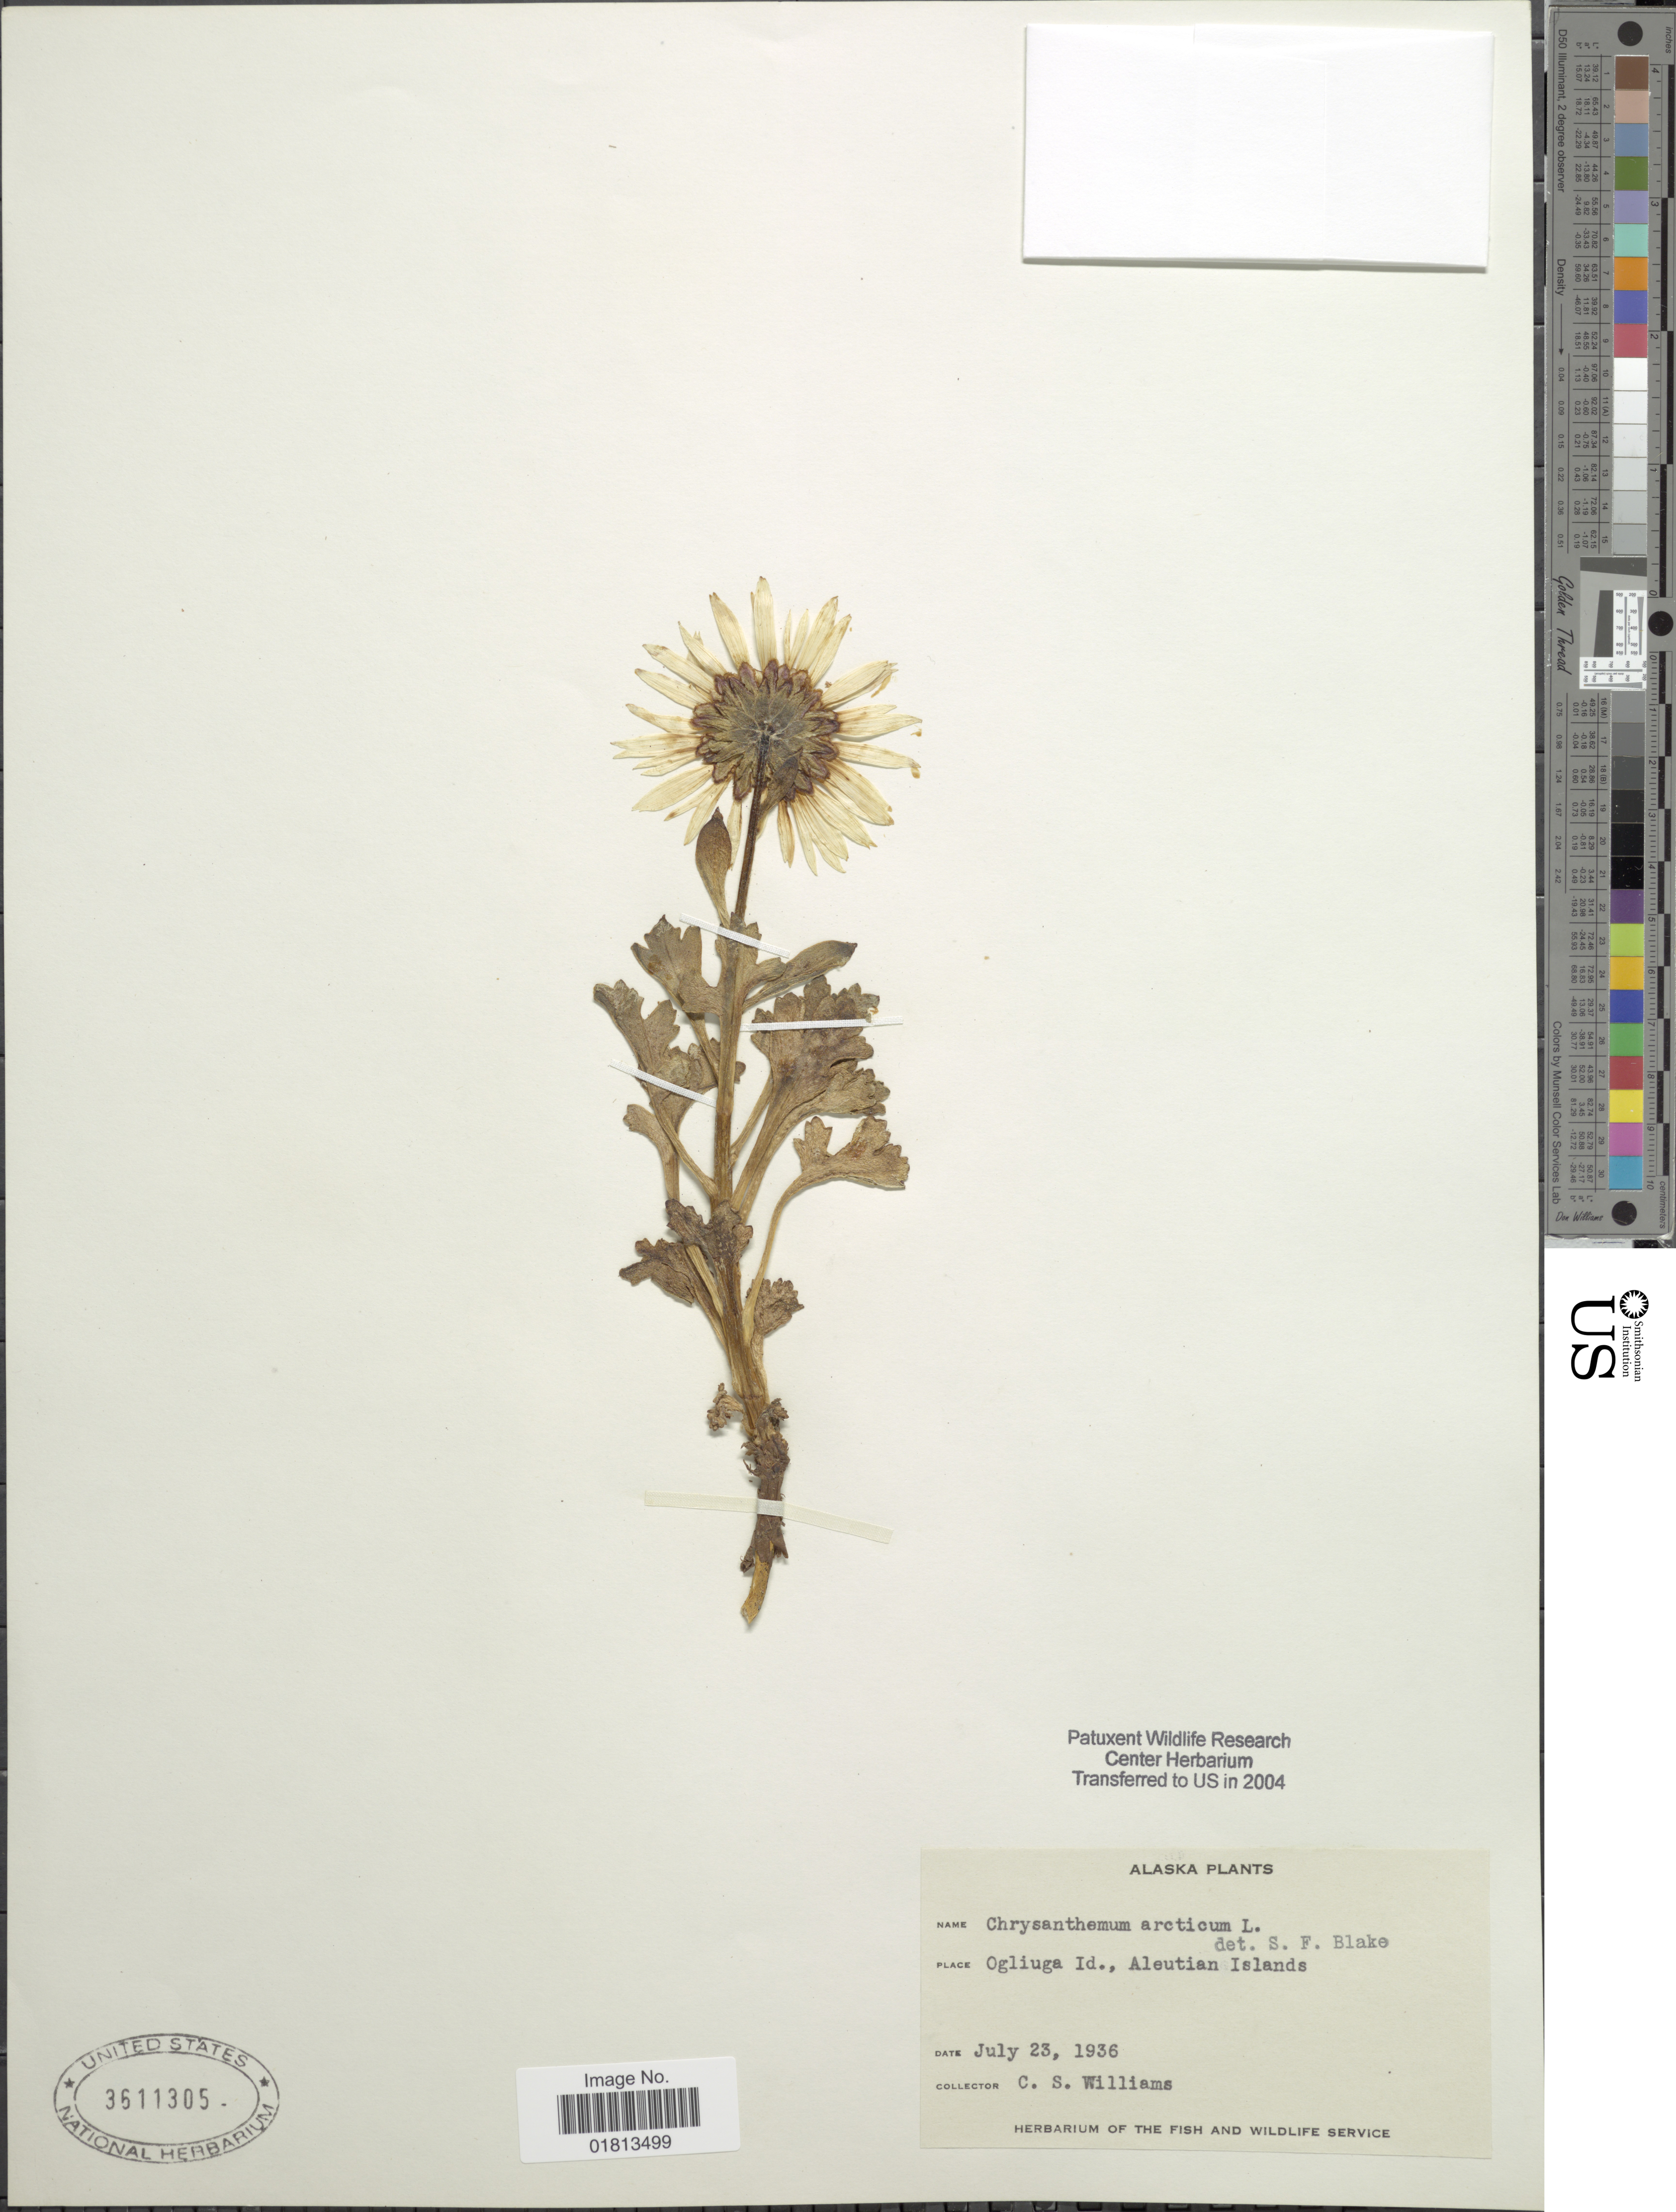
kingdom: Plantae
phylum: Tracheophyta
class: Magnoliopsida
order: Asterales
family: Asteraceae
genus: Dendranthema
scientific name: Dendranthema arcticum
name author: (L.) Tzvelev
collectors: C. Williams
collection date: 1936-07-23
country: United States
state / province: Alaska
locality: Ogliuga Id., Aleutian Islands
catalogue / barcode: US 3611305